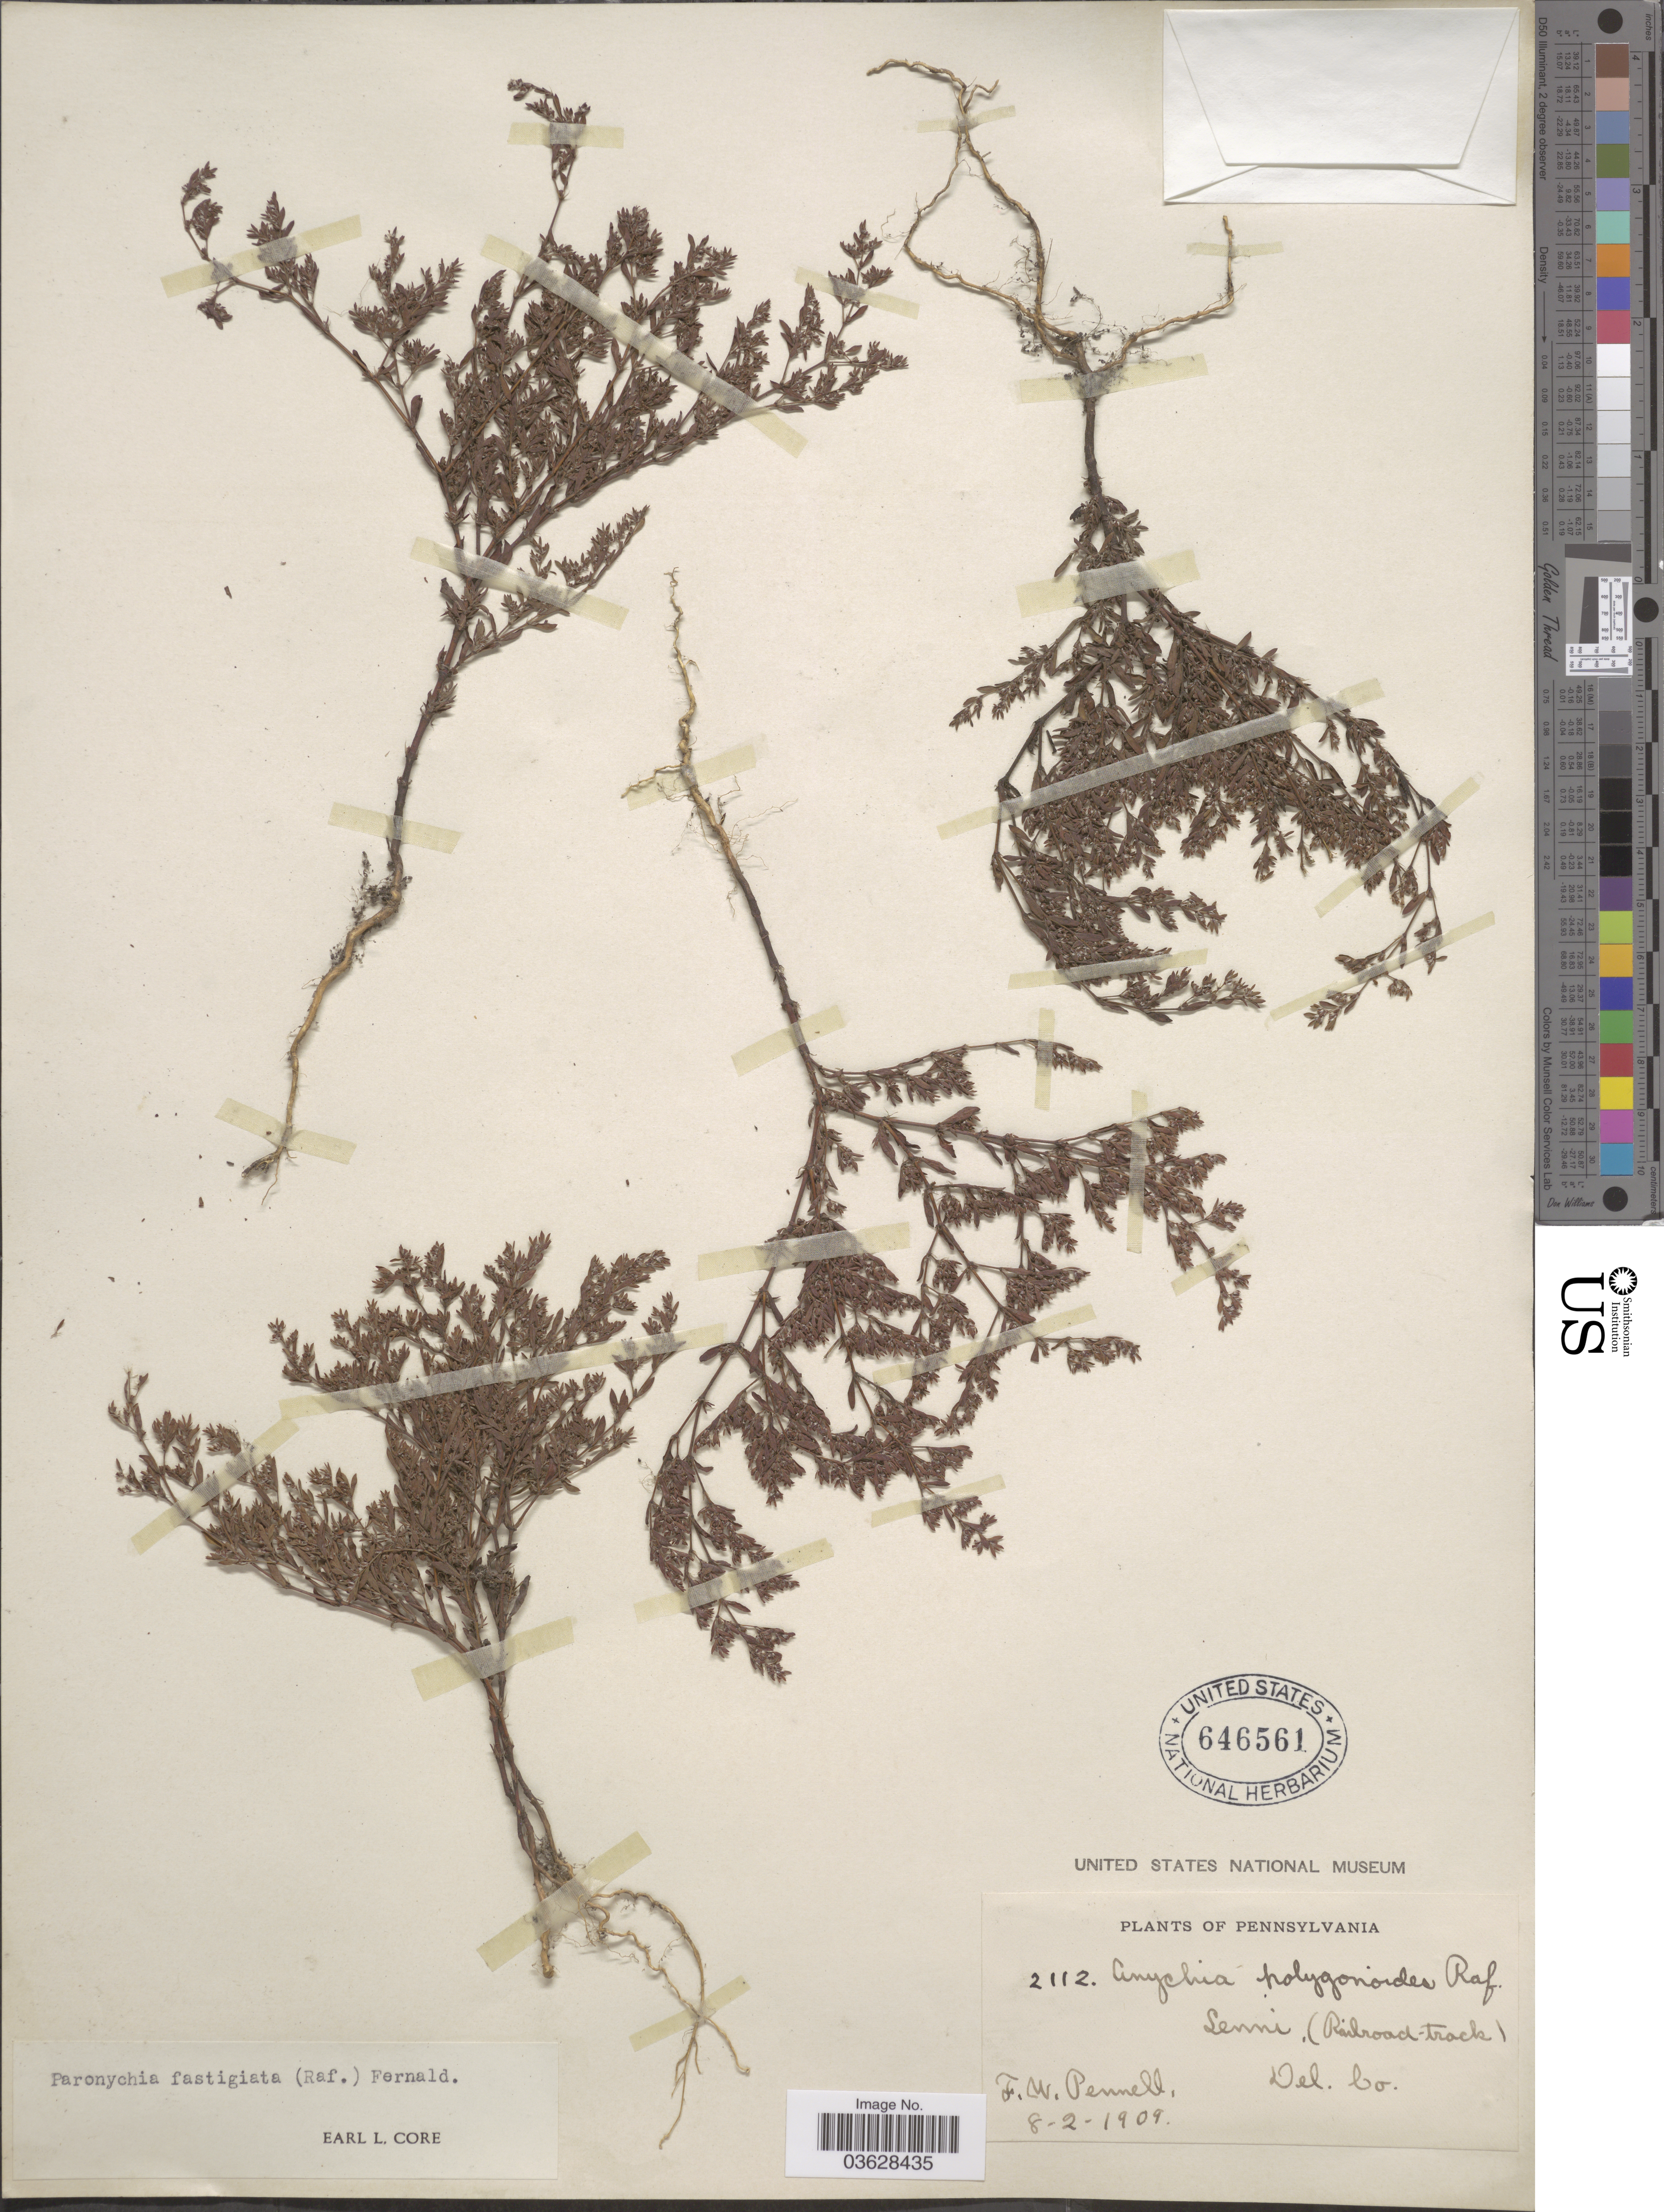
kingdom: Plantae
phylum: Tracheophyta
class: Magnoliopsida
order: Caryophyllales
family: Caryophyllaceae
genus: Paronychia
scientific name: Paronychia fastigiata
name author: (Raf.) Fernald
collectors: F. W. Pennell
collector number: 2112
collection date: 1909-08-02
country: United States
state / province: Pennsylvania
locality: Lenni (Railroad-track) Del. Co.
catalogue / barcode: US 646561